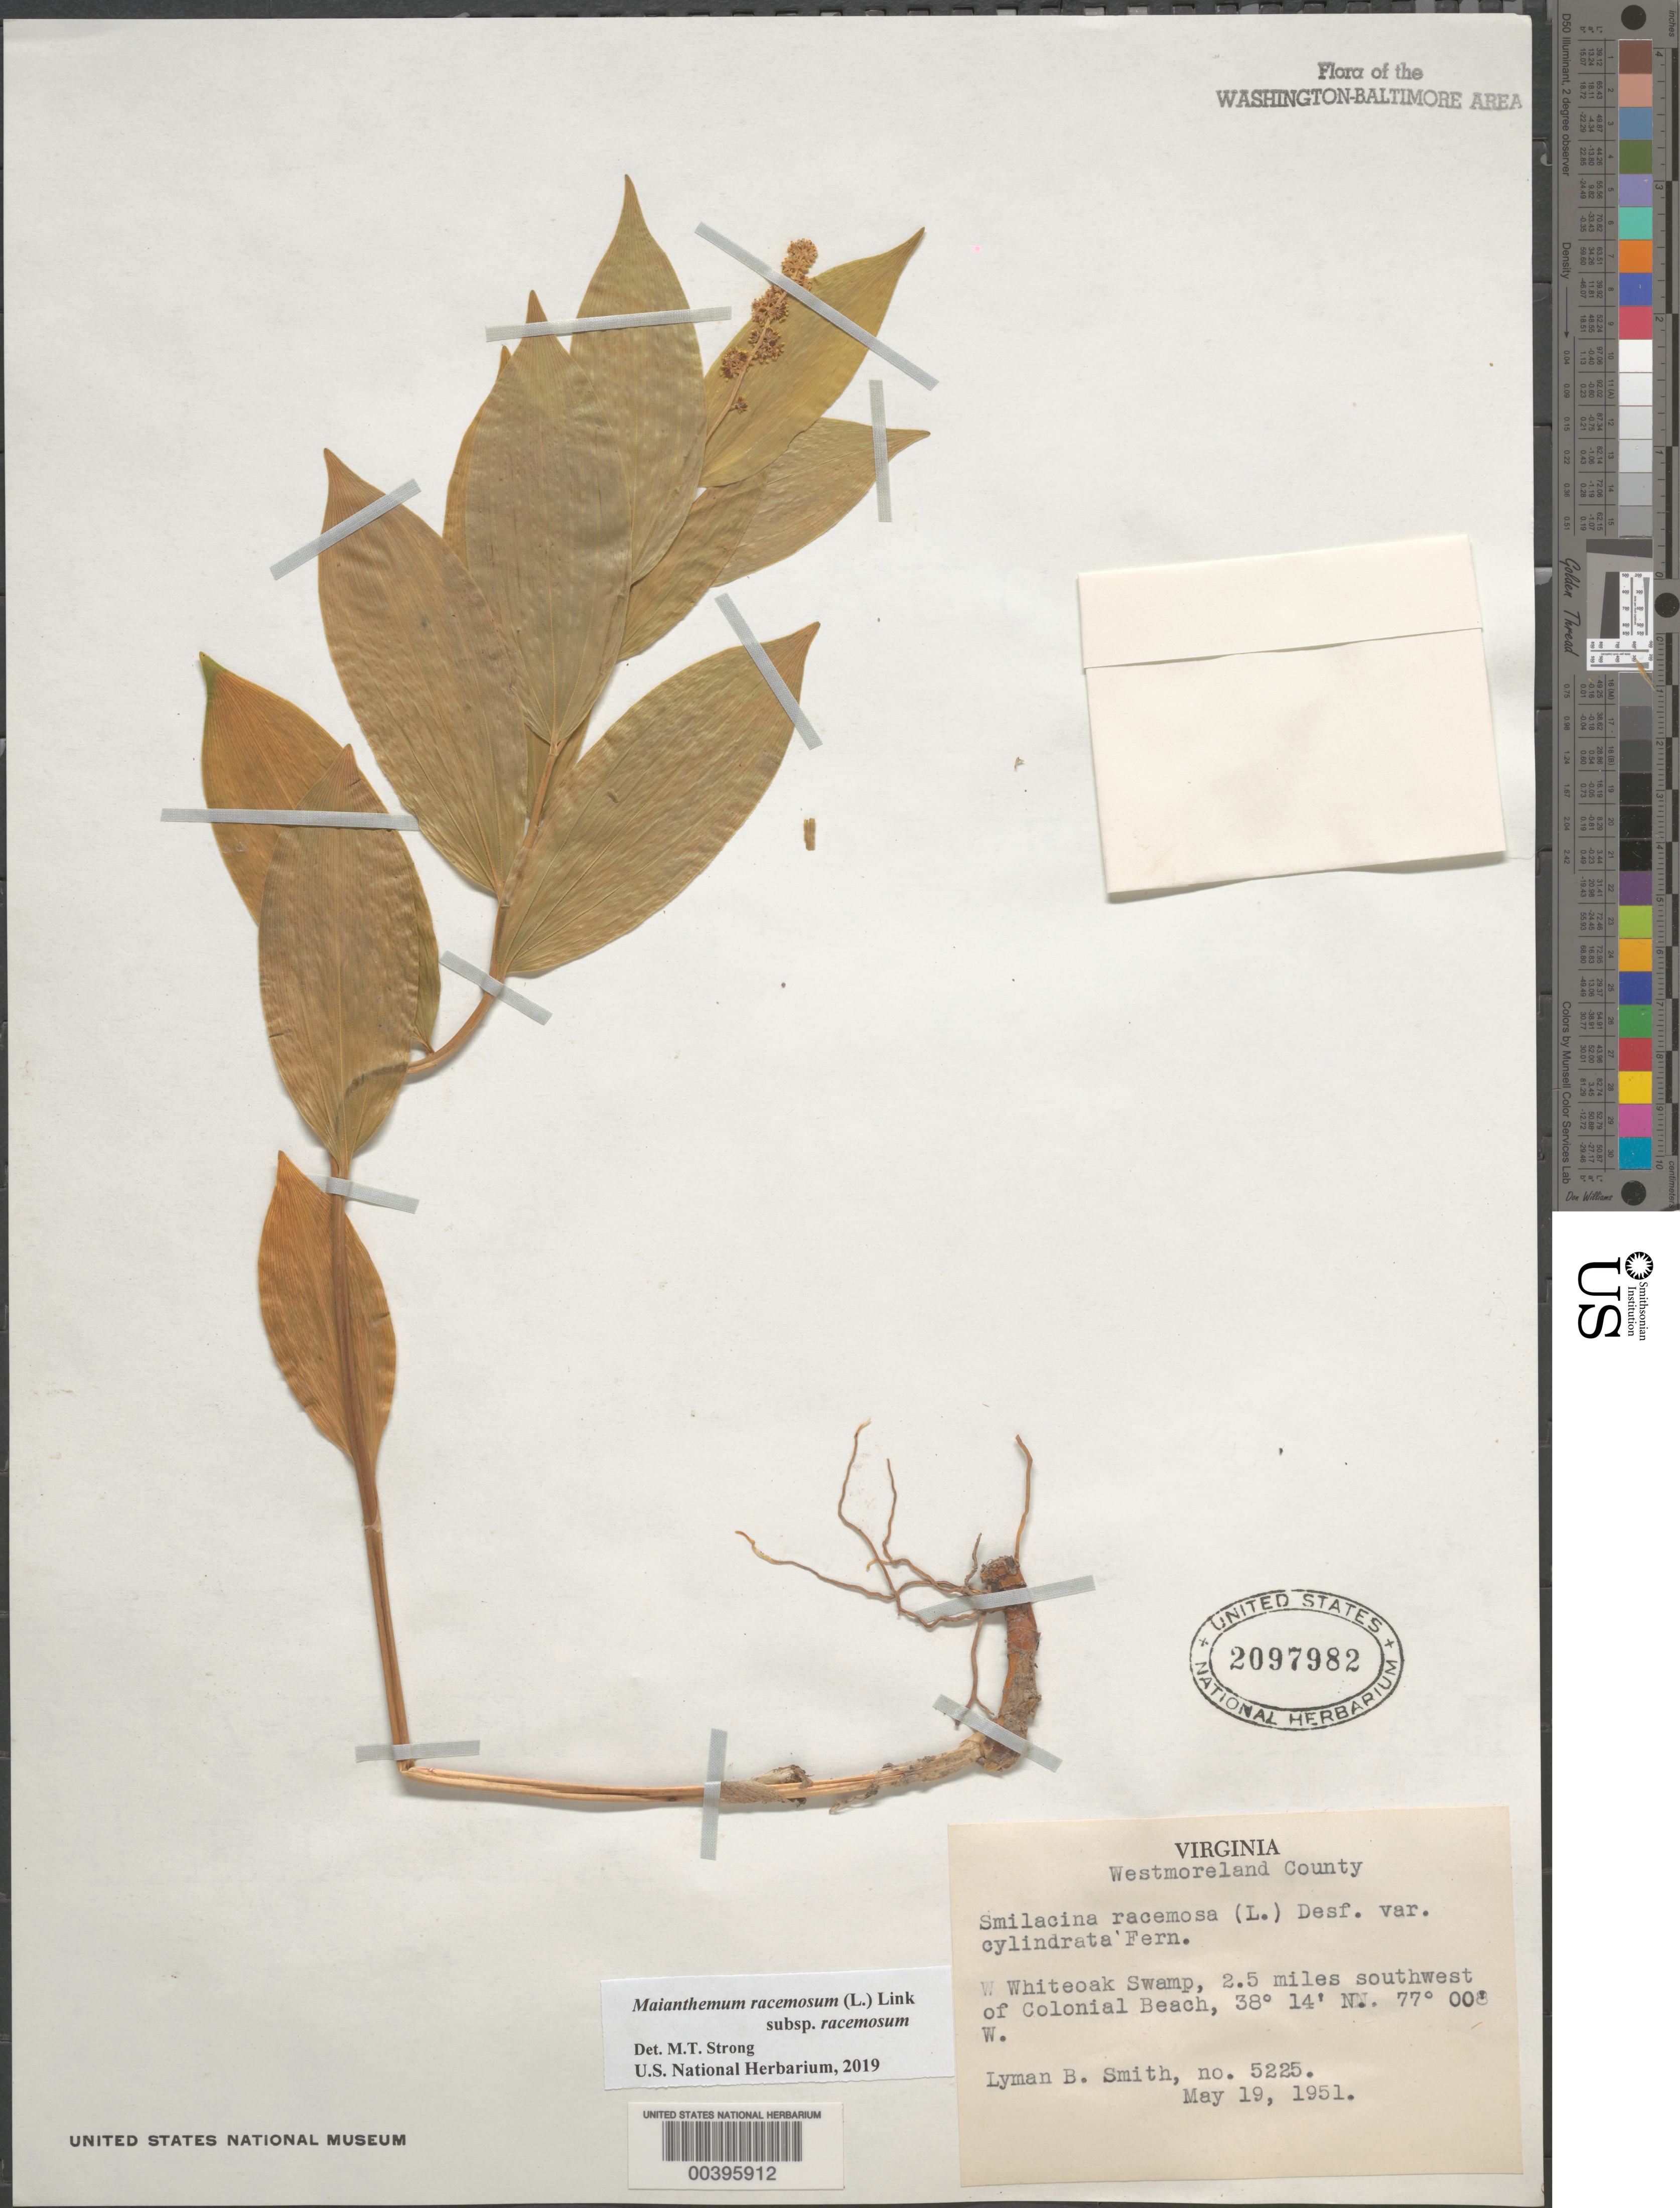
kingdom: Plantae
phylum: Tracheophyta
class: Liliopsida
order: Asparagales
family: Asparagaceae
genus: Maianthemum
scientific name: Maianthemum racemosum subsp. racemosum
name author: (L.) Link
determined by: Strong, Mark T., (BOT), Smithsonian Institution - National Museum of Natural History (UNITED STATES)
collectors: L. Smith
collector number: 5225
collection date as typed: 19 May 1951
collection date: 1951-05-19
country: United States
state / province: Virginia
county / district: Westmoreland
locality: Whiteoak swamp, SW of Colonial Beach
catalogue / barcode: US 2097982